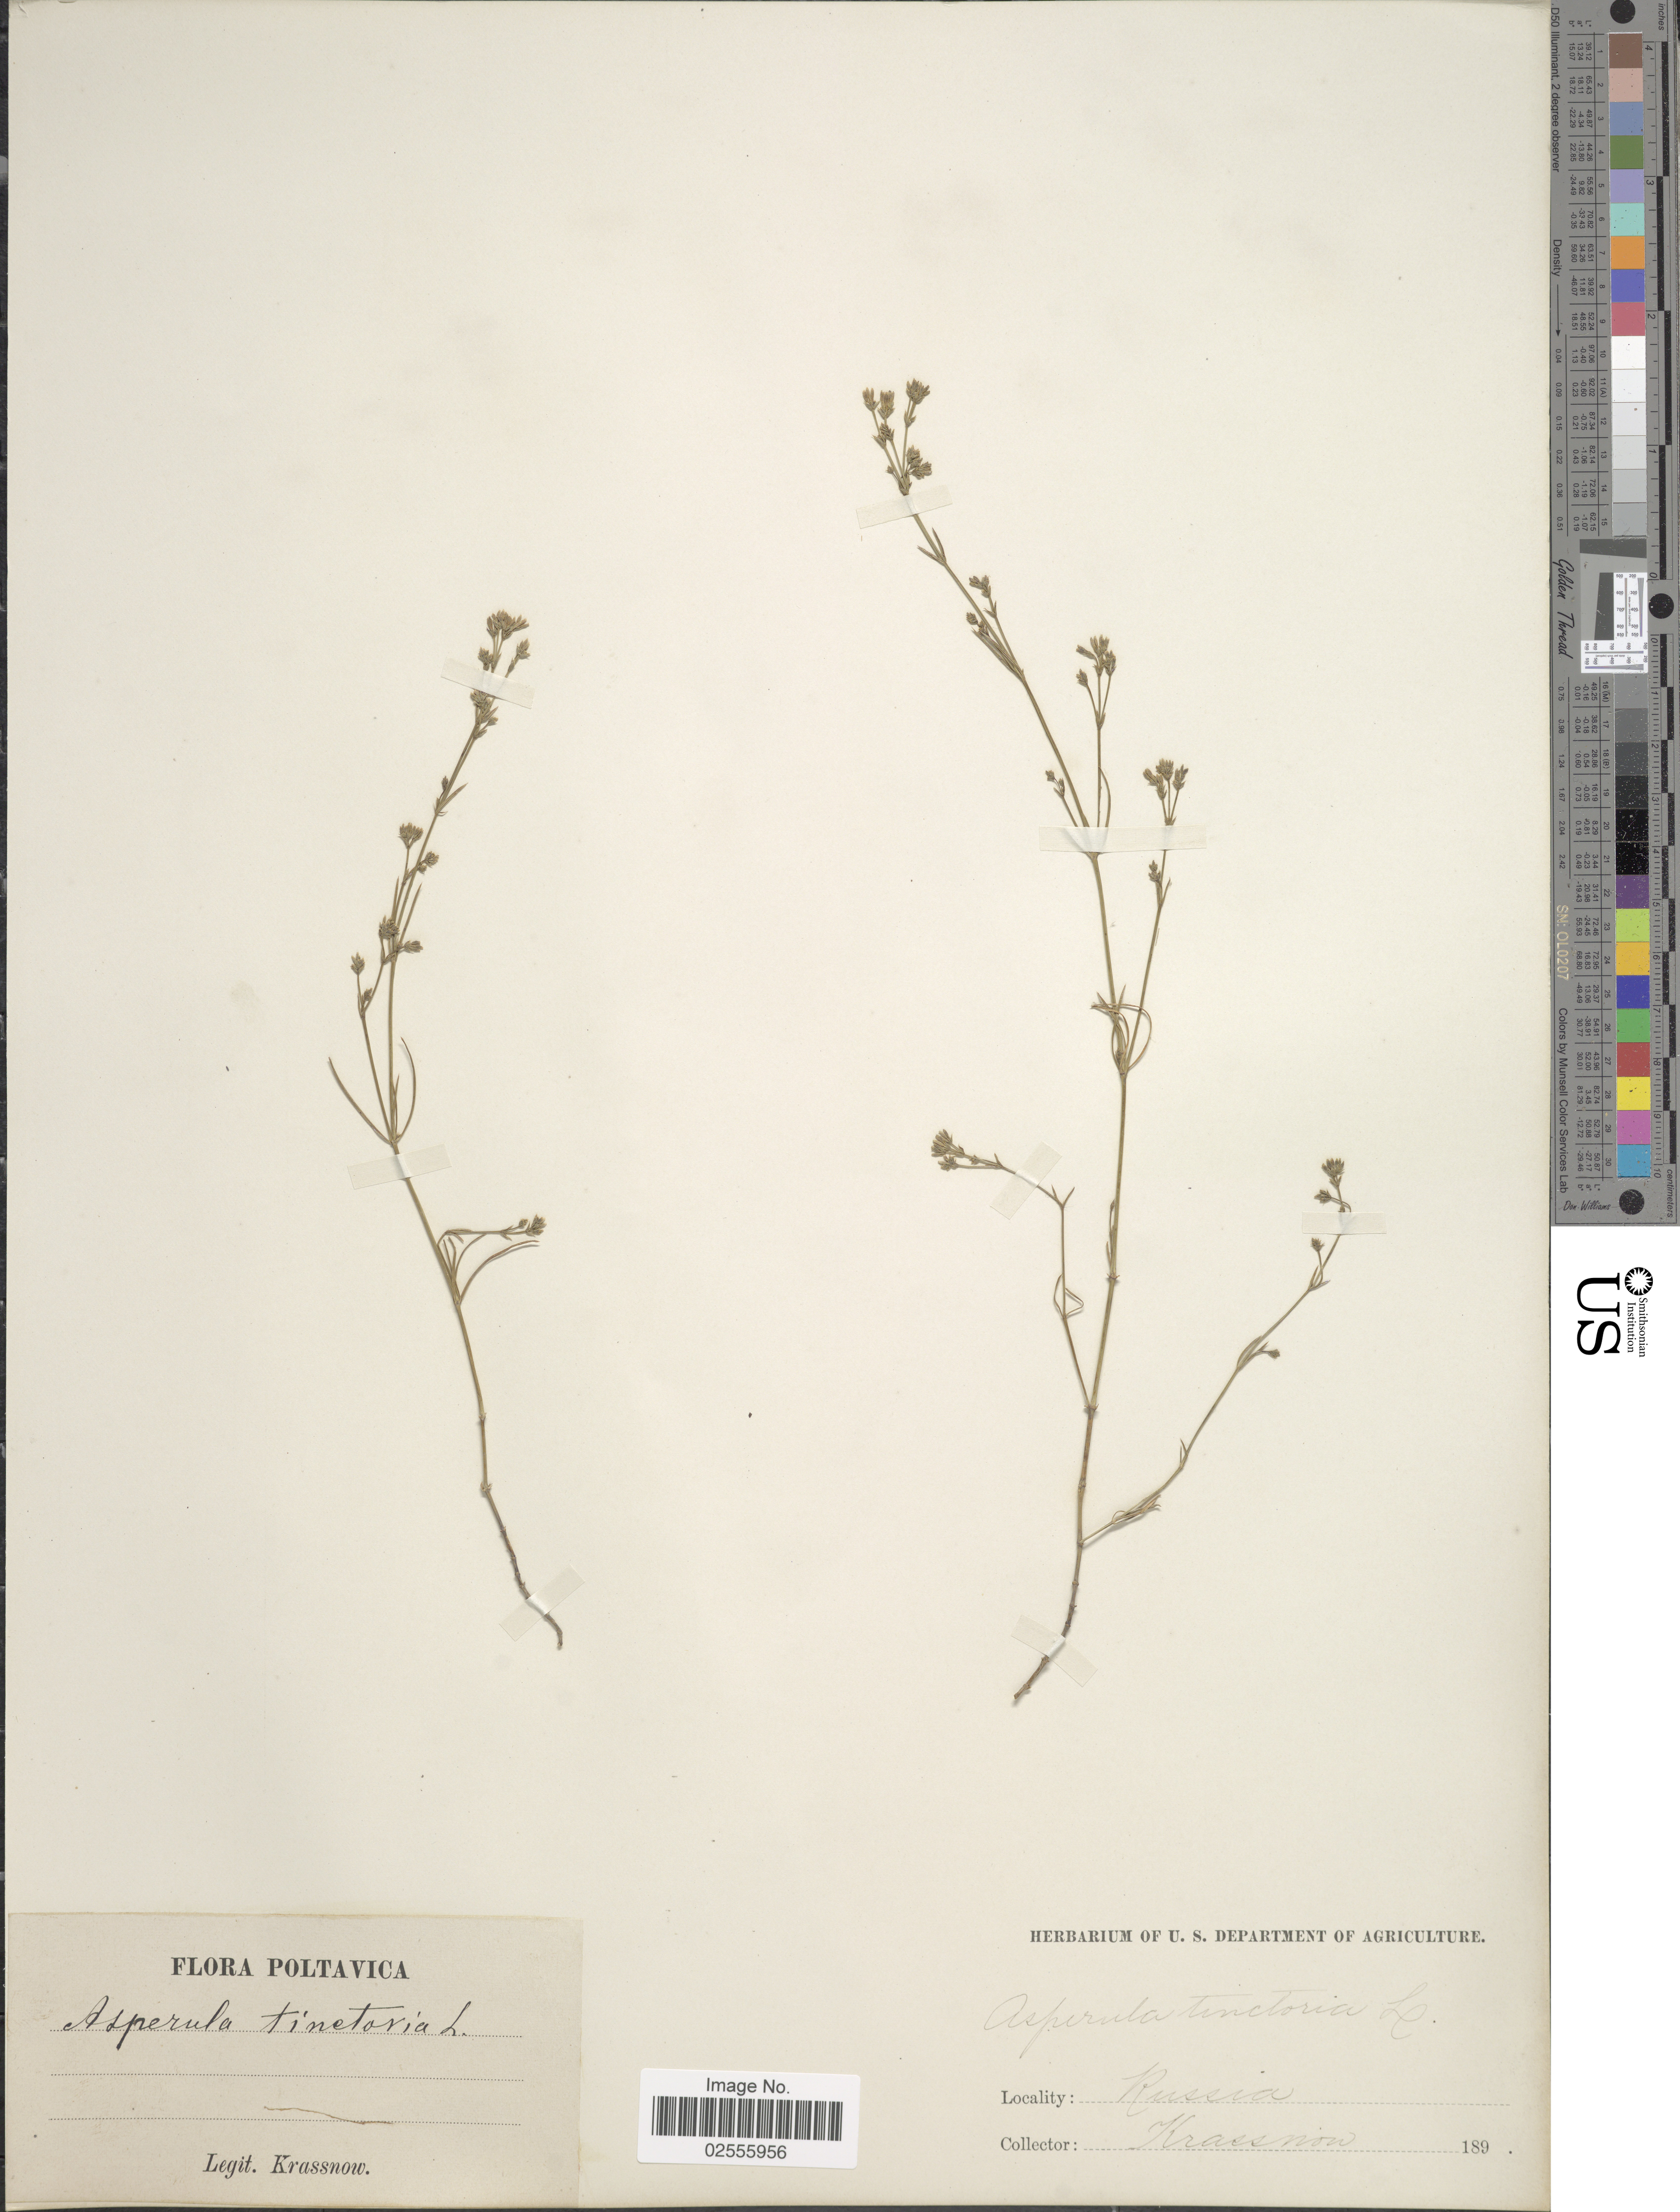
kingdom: Plantae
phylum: Tracheophyta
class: Magnoliopsida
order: Gentianales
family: Rubiaceae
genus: Asperula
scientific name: Asperula tinctoria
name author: L.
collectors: -. Krassnow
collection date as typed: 189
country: Ukraine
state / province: Poltava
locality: Russia, Poltavica.